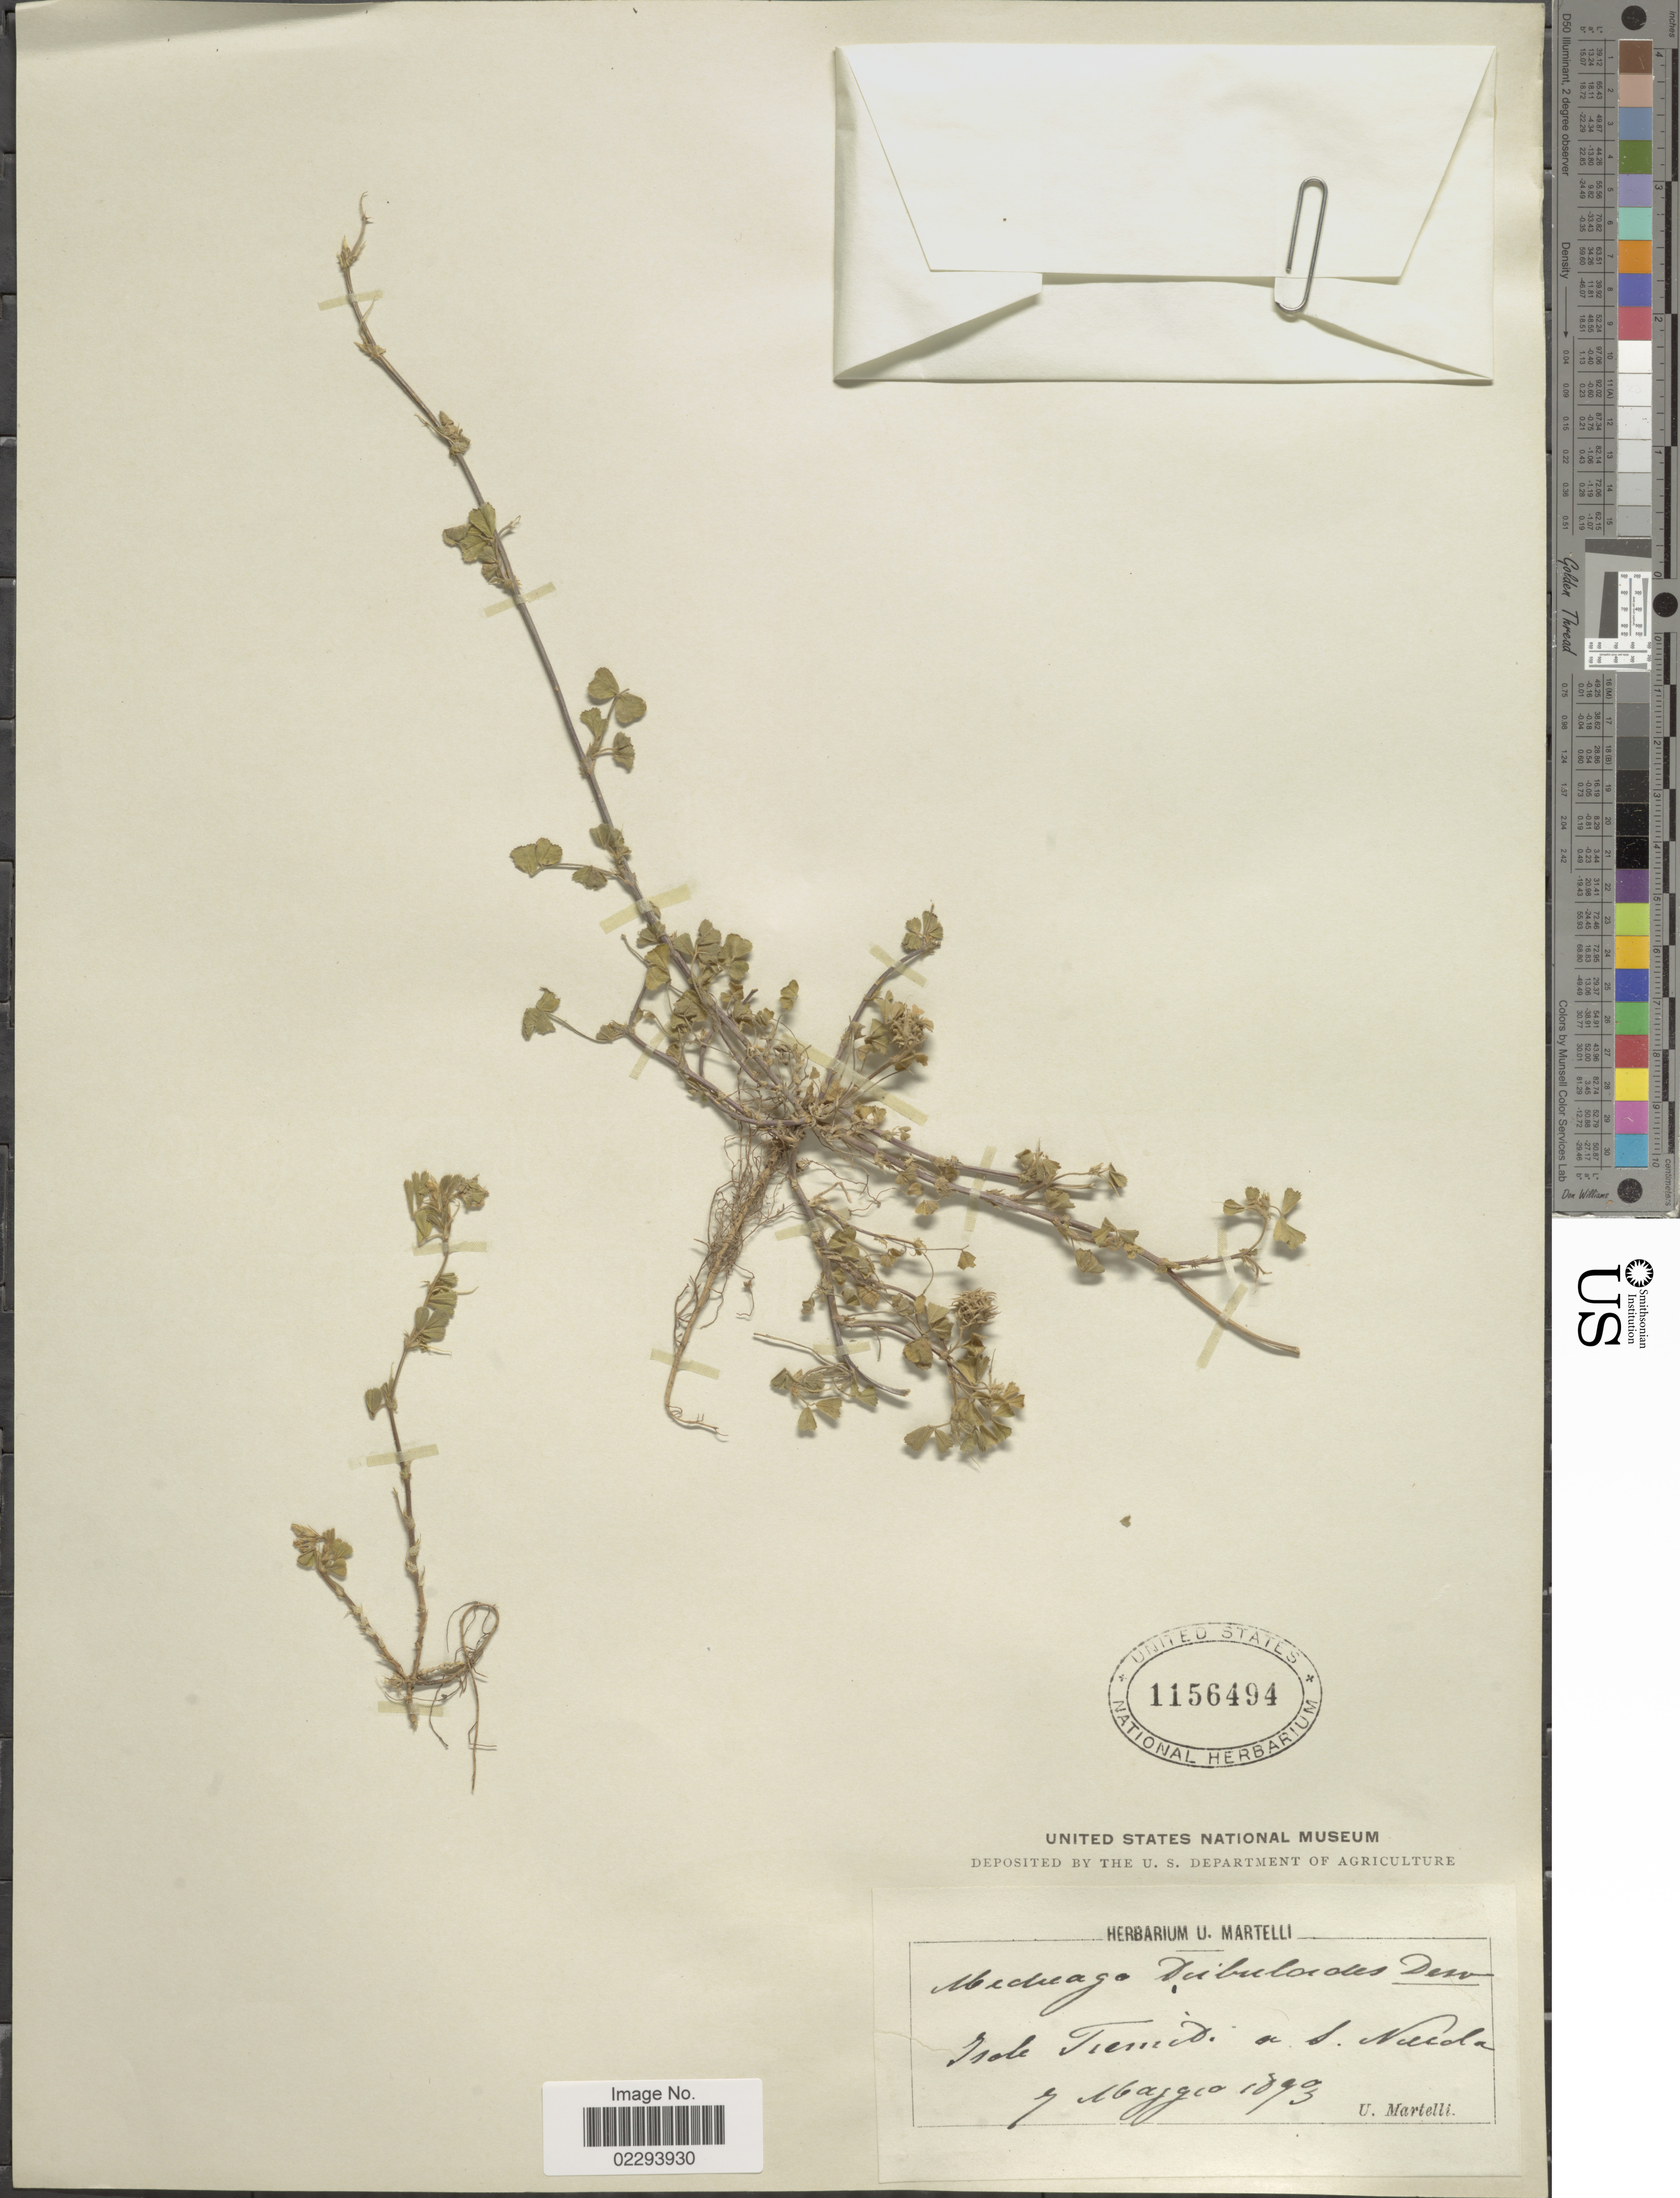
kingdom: Plantae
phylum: Tracheophyta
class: Magnoliopsida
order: Fabales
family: Fabaceae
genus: Medicago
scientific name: Medicago tribuloides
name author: Desr.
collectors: U. Martelli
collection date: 1893-05-07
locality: Isole Tiemed a. a. Nurda. [interpreted]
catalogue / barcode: US 1156494